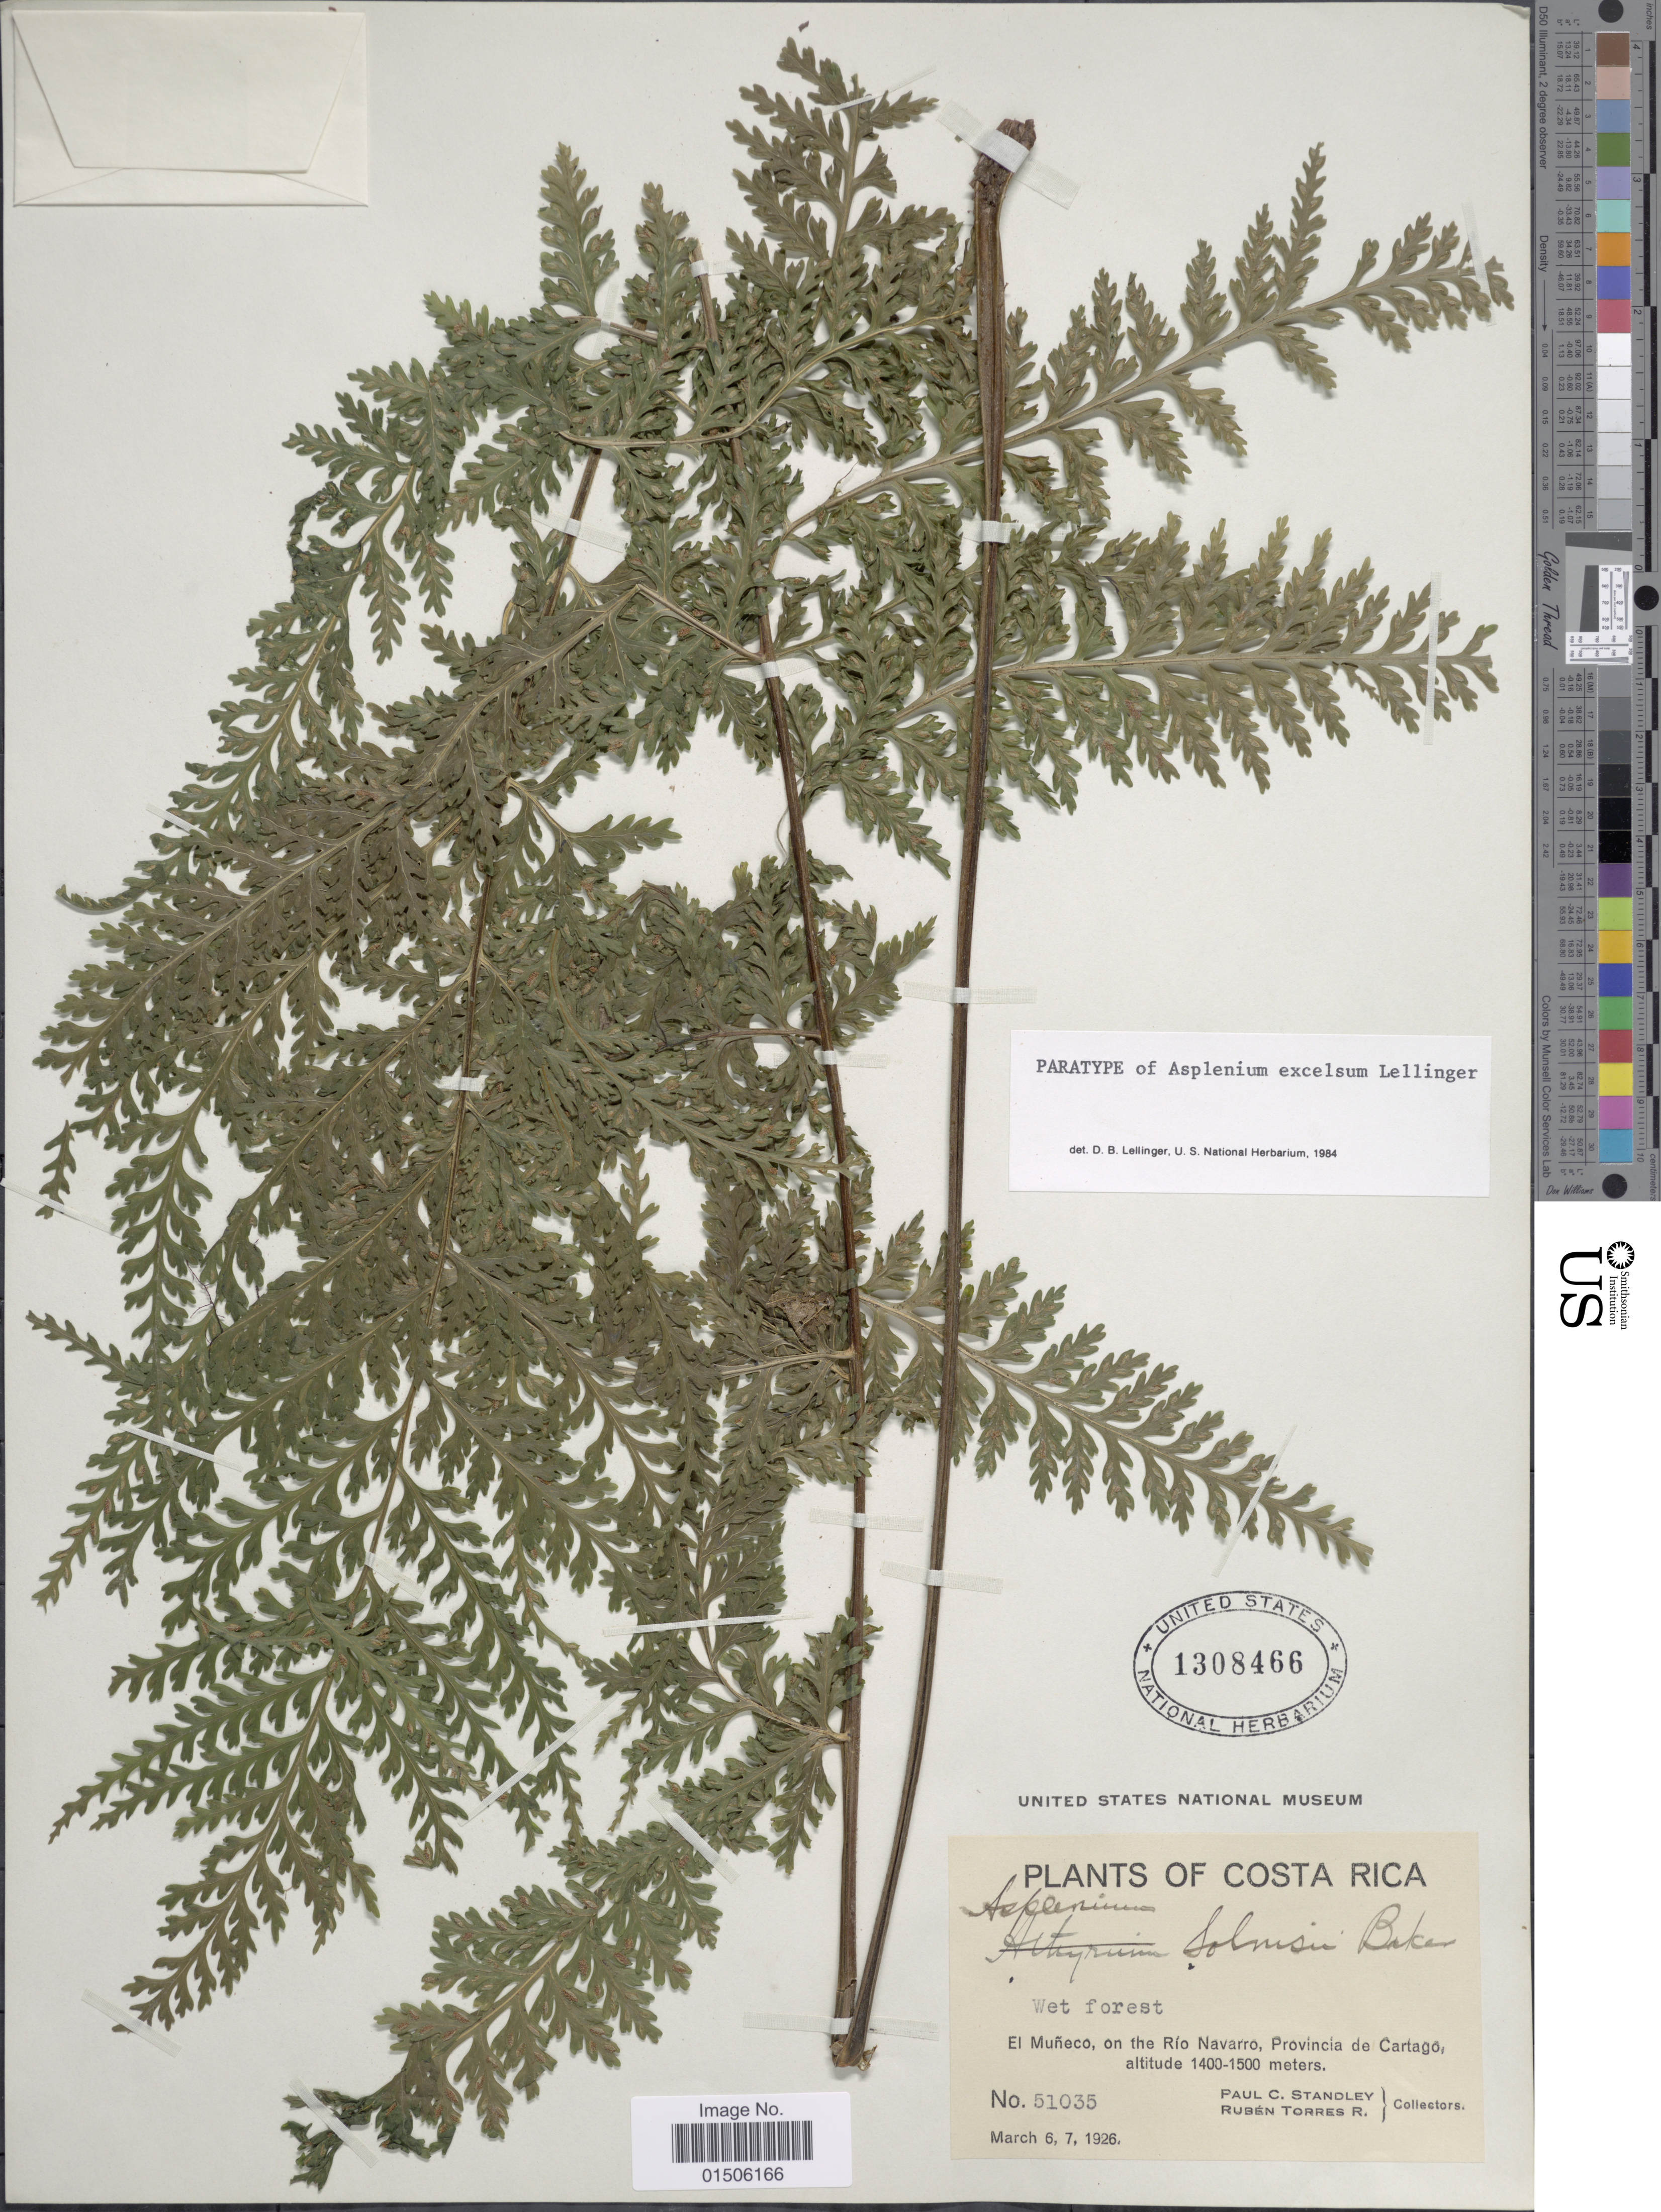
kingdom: Plantae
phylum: Tracheophyta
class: Polypodiopsida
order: Polypodiales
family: Aspleniaceae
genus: Asplenium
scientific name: Asplenium excelsum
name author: Lellinger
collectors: P. C. Standley & R. Torres Rojas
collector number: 51035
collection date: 1926-03-06/1926-03-07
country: Costa Rica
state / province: Cartago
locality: El Muñeco, on the Río Navarro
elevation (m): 1400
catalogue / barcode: US 1308466